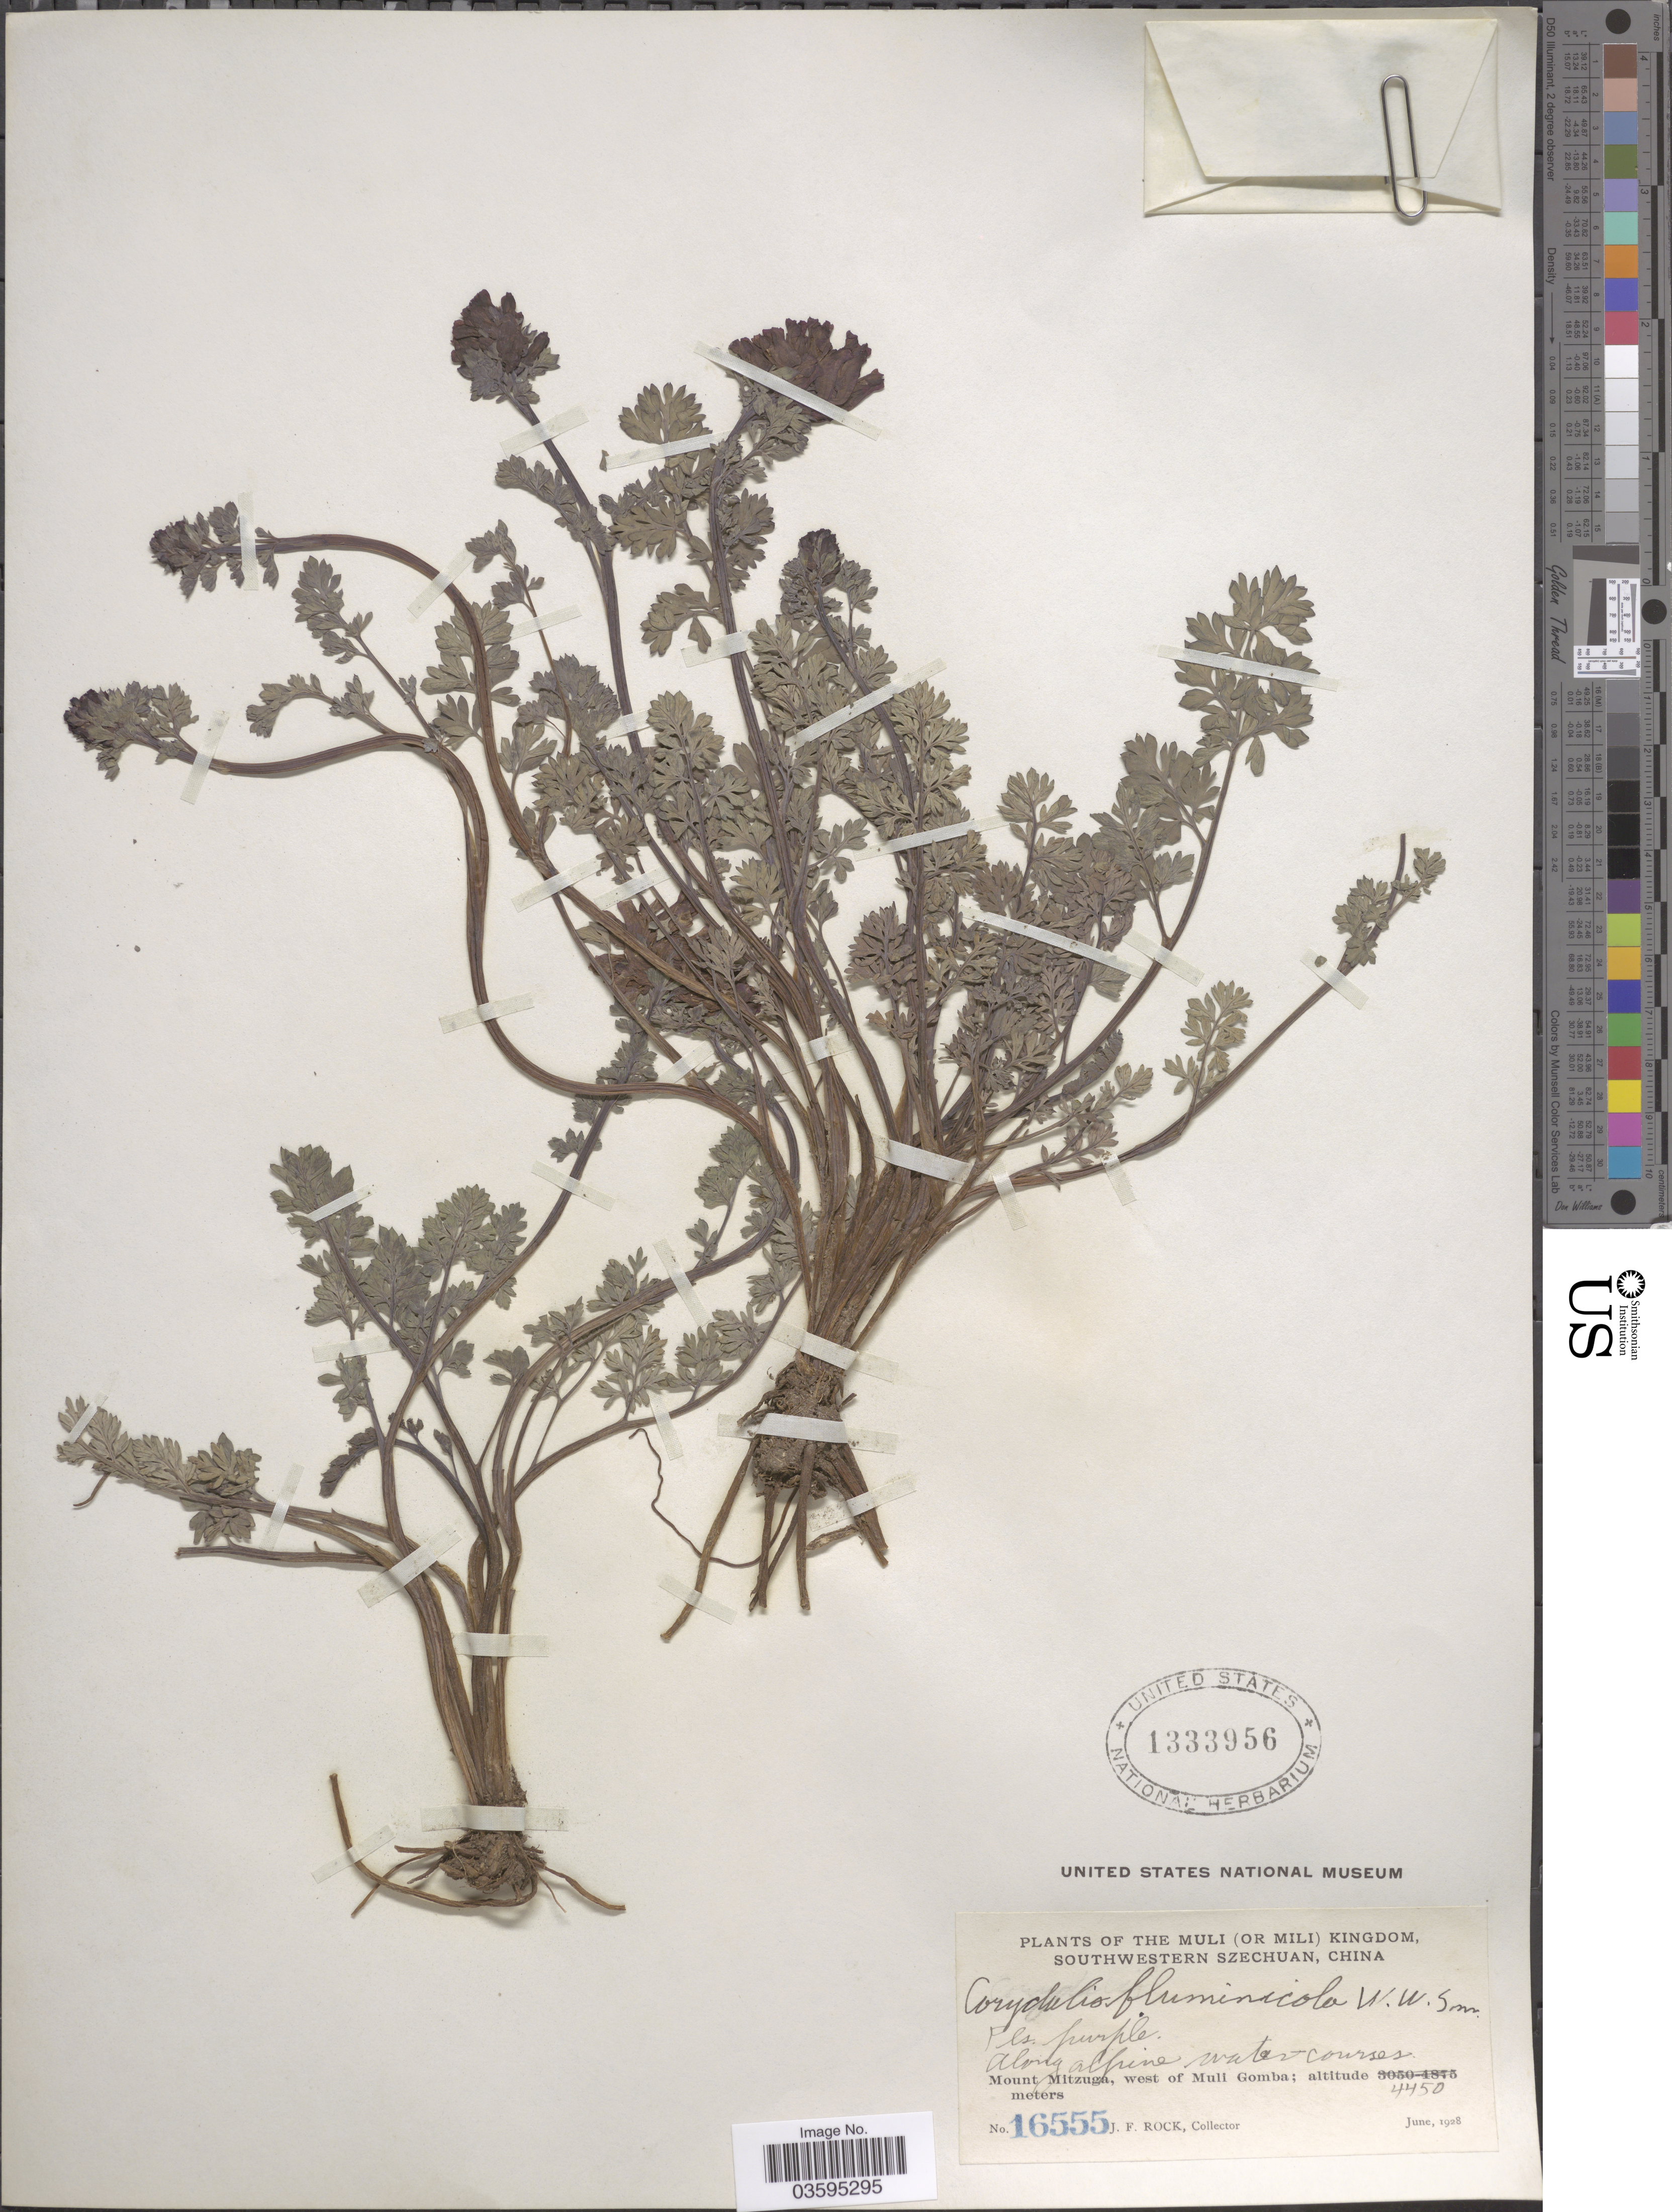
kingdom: Plantae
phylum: Tracheophyta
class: Magnoliopsida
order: Ranunculales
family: Papaveraceae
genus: Corydalis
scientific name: Corydalis hamata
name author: Franch.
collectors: J. Rock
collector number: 16555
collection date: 1928-06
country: China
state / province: Sichuan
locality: The Muli (or Mili) Kingdom, Southwestern Szechuan. Mount Mitzuga, west of Muli Gomba.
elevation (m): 4450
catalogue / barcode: US 1333956